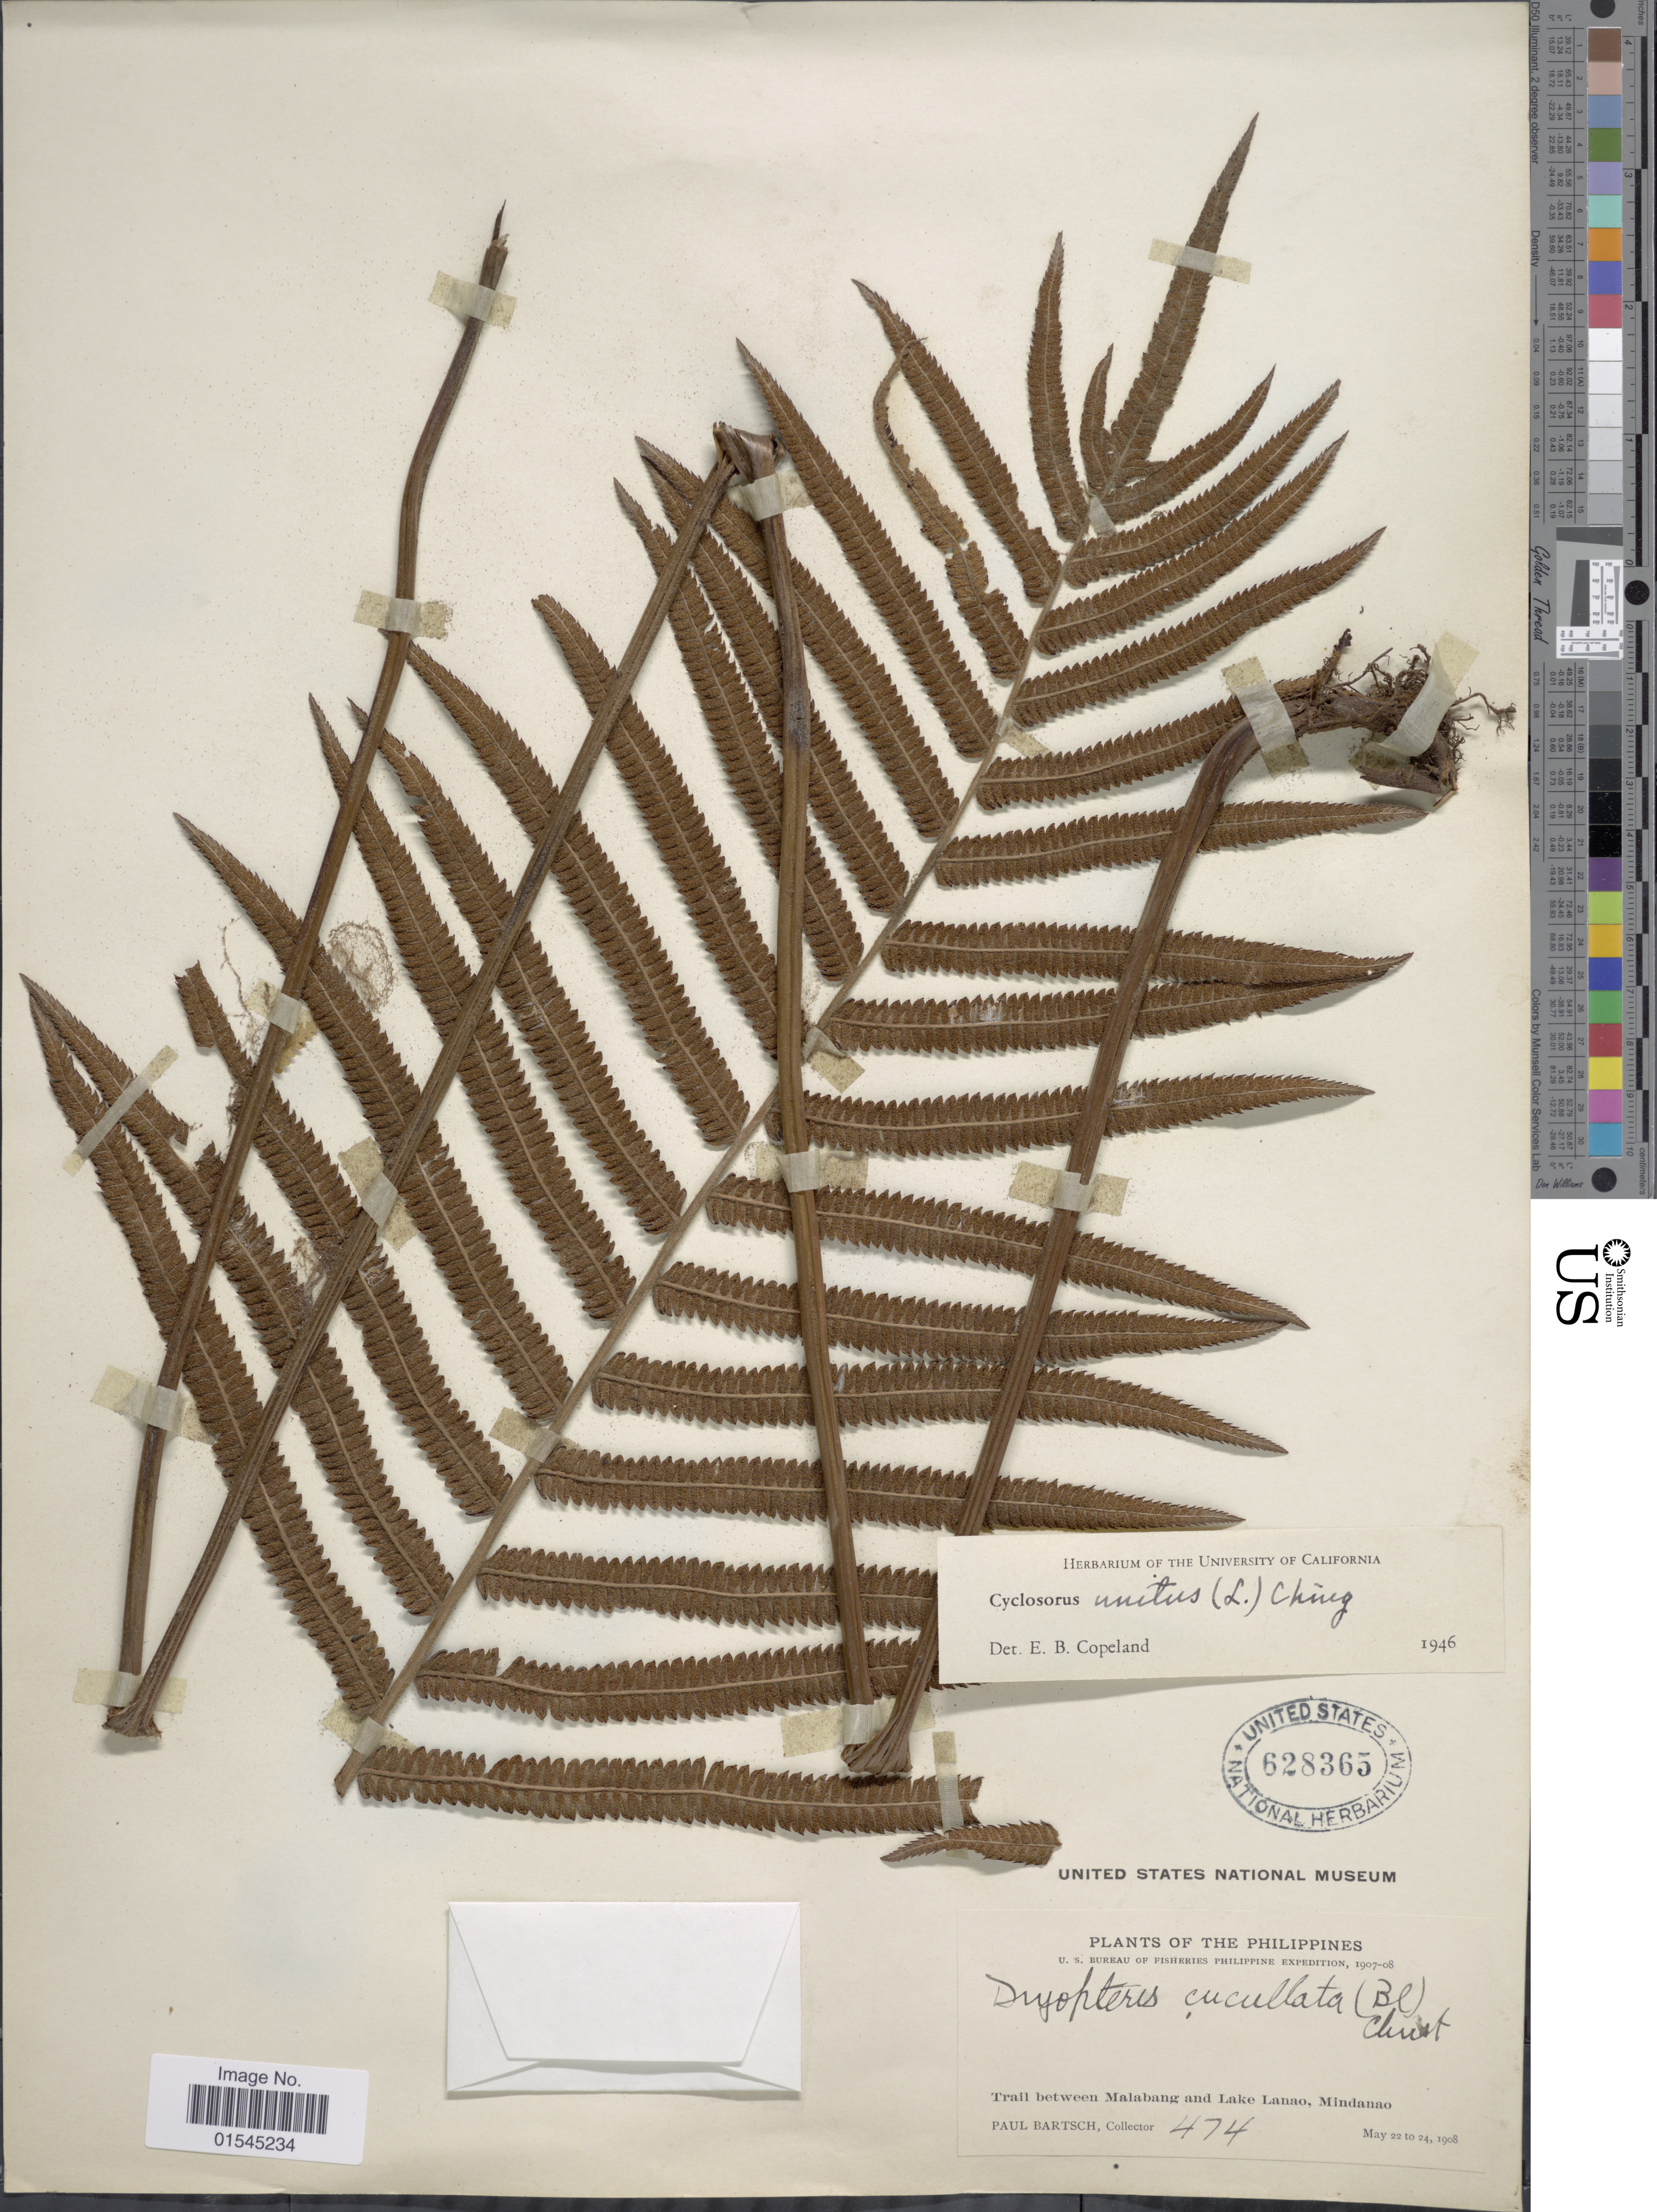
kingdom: Plantae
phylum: Tracheophyta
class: Polypodiopsida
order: Polypodiales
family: Thelypteridaceae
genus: Sphaerostephanos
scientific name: Sphaerostephanos unitus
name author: (L.) Holttum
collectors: P. Bartsch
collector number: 474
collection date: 1908-05-22/1908-05-24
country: Philippines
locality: Trail between Malabang Lake Lanao, Mindanao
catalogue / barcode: US 628365